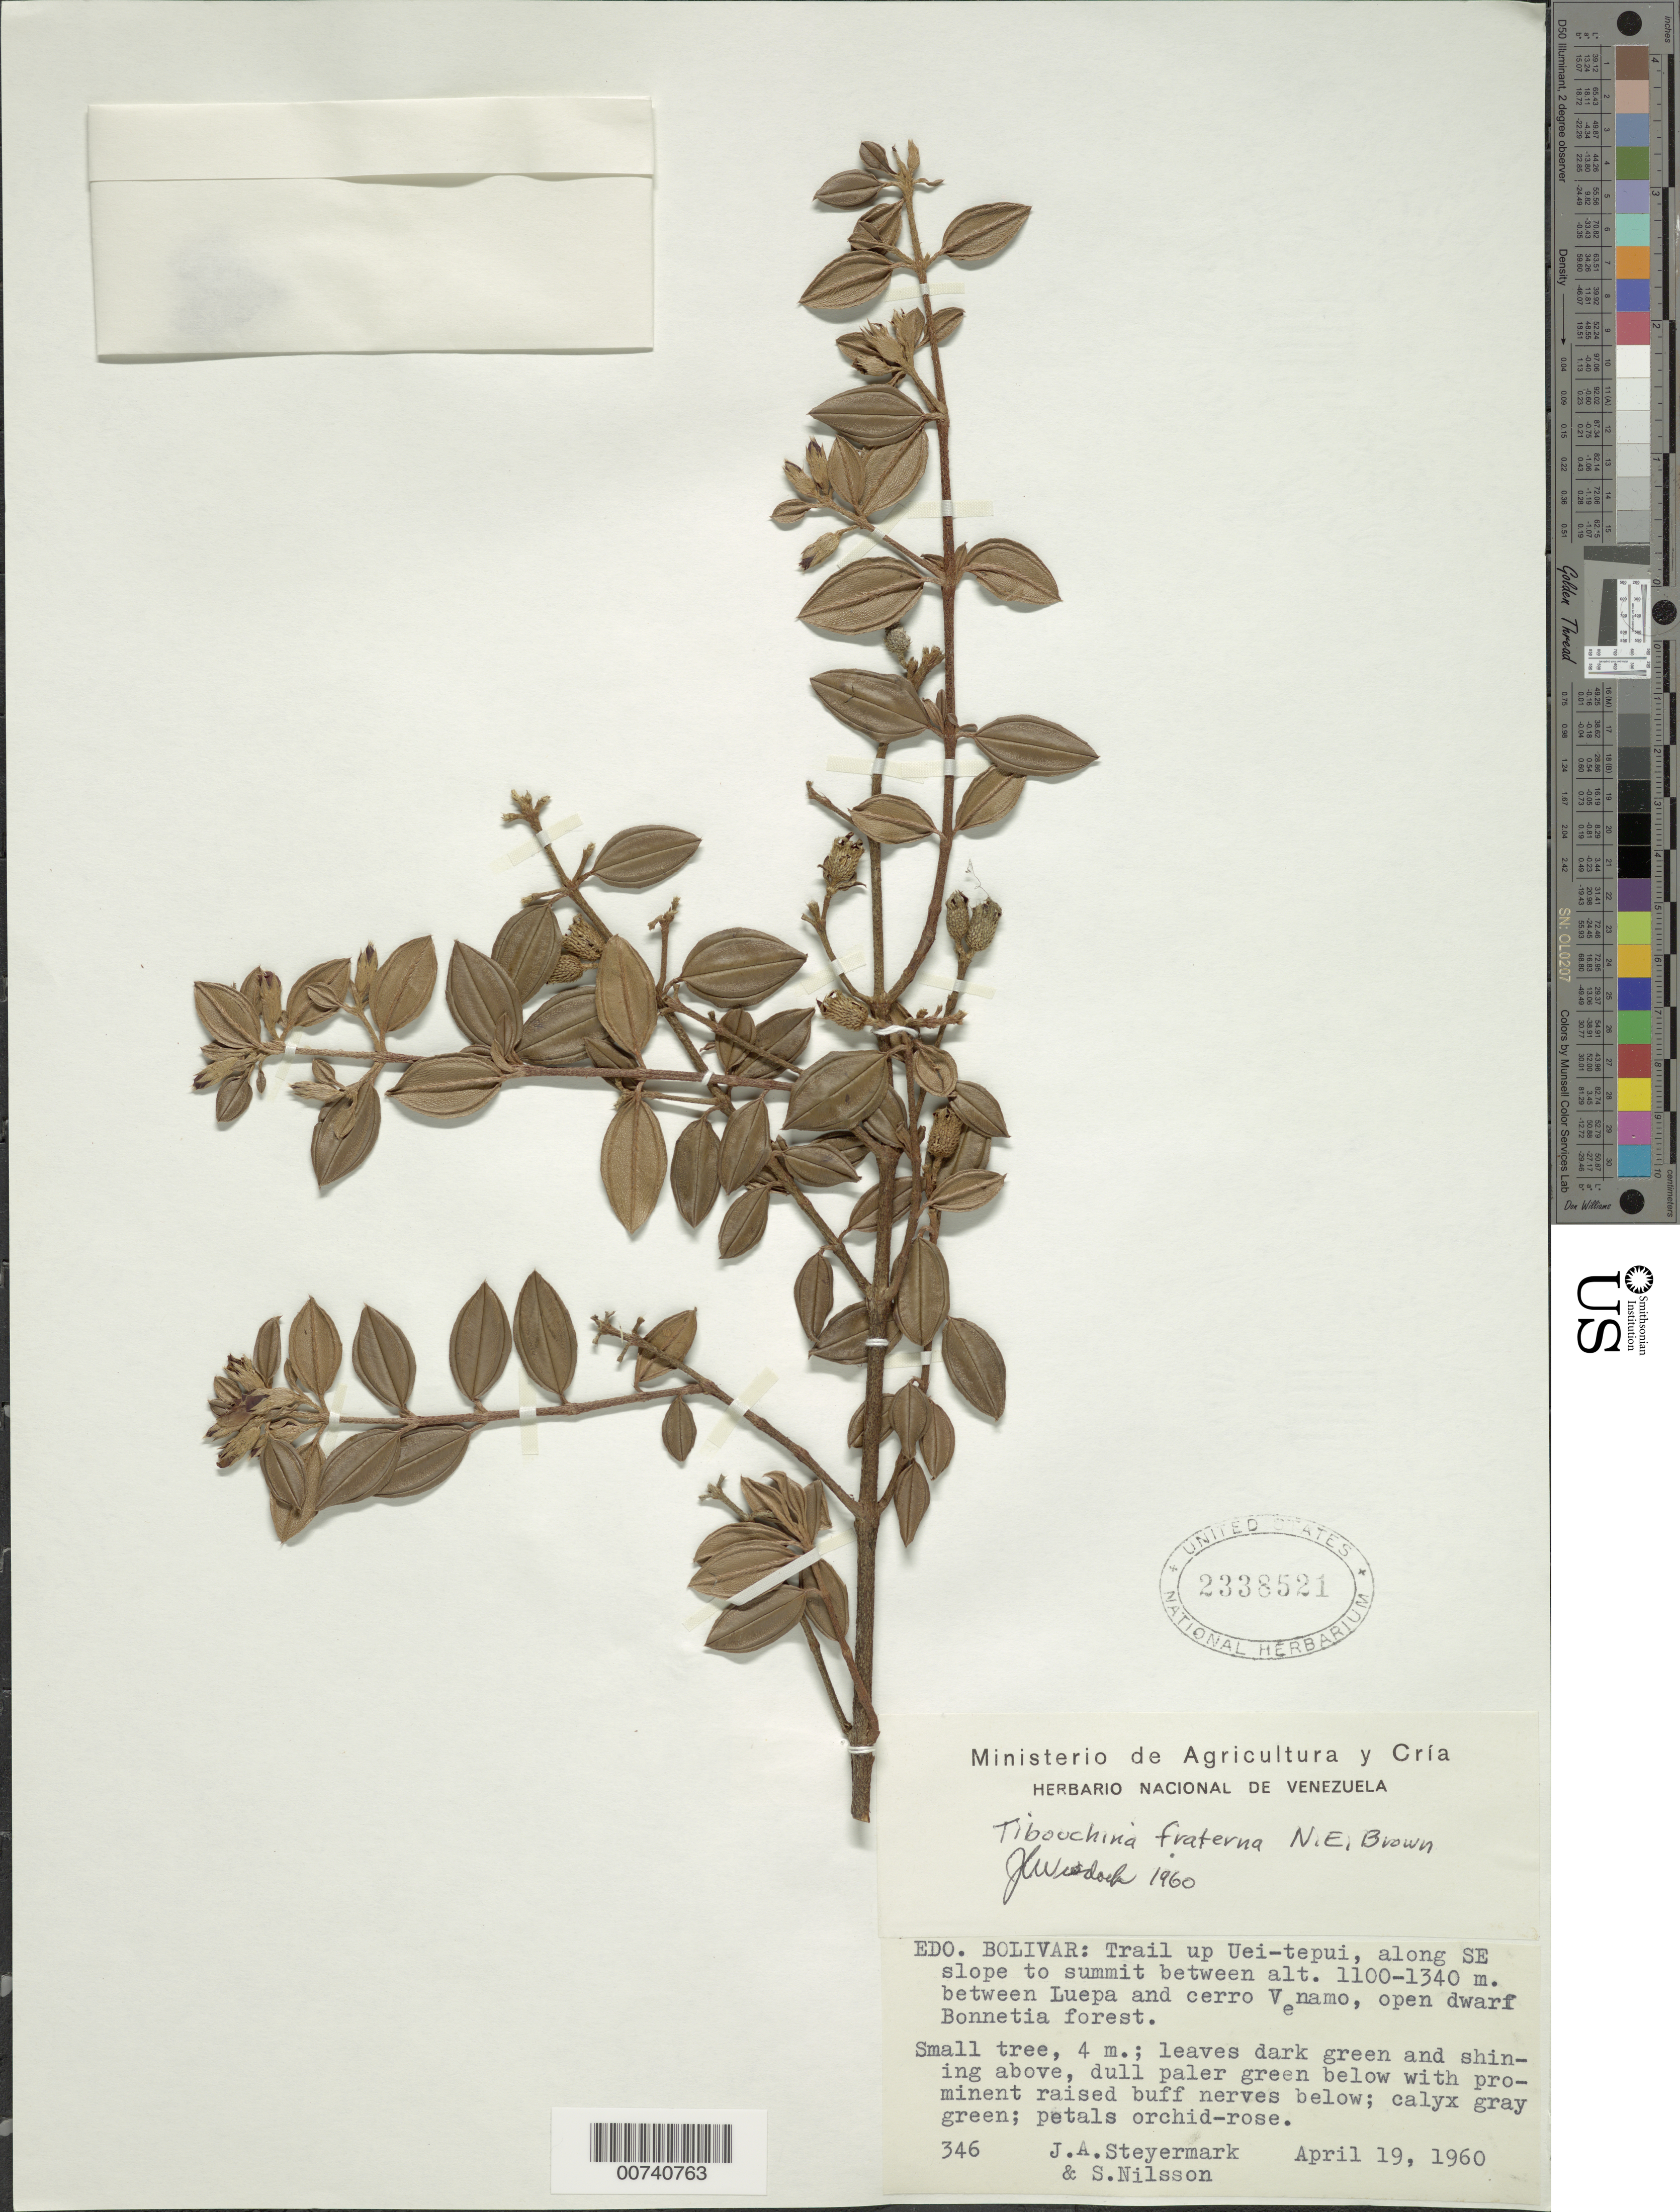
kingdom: Plantae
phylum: Tracheophyta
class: Magnoliopsida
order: Myrtales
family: Melastomataceae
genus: Tibouchina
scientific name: Tibouchina fraterna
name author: N.E. Br.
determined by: Wurdack, John J., (US), US (UNITED STATES)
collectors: J. Steyermark & S. Nilsson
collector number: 60 346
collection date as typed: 19-Apr-60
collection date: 1960-04-19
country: Venezuela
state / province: Bolívar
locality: Uei-tepuí, between Luepa and Cerro Venamo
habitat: Open dwarf Bonnetia forest, between southeastern slope and summit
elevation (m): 1100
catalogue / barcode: US 2338521